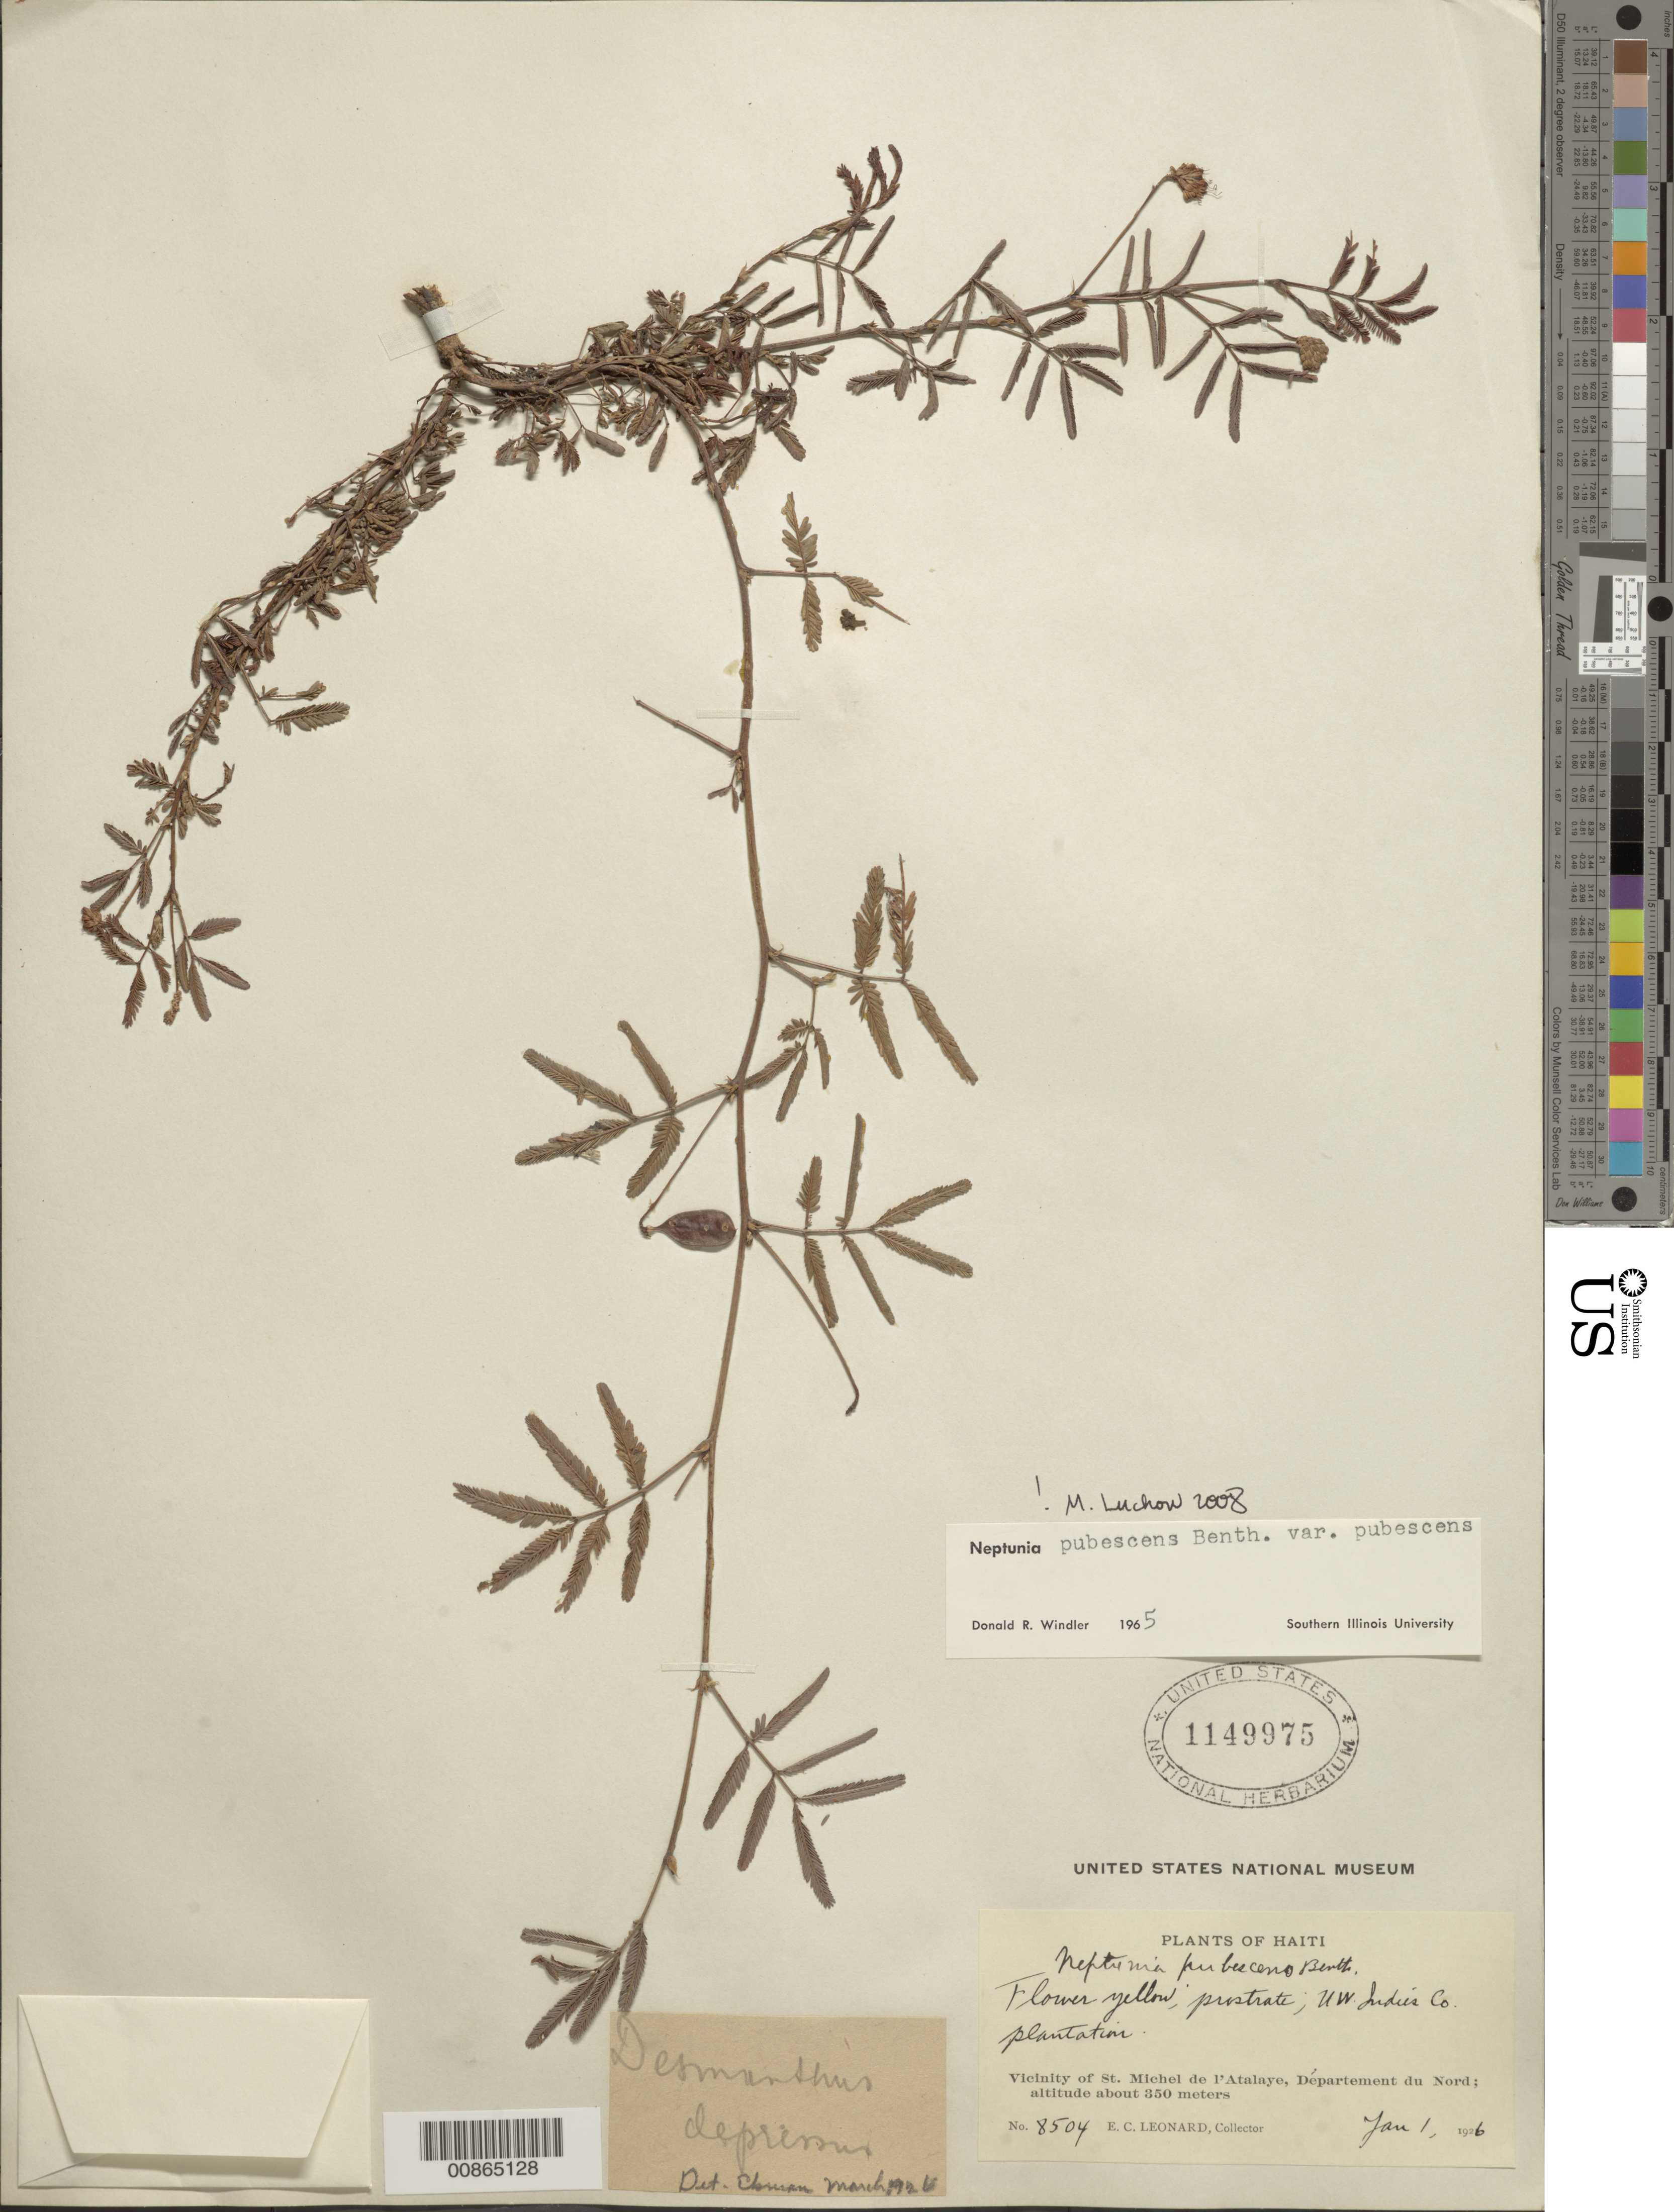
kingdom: Plantae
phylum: Tracheophyta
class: Magnoliopsida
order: Fabales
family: Fabaceae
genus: Neptunia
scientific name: Neptunia pubescens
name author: Benth.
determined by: Windler, D. R.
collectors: E. C. Leonard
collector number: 8504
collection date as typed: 01 Jan 1926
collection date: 1926-01-01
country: Haiti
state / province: Nord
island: Hispaniola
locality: Vicinity of St. Michel de l'Atalaye, U.W. Indies Co. Plantation.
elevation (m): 350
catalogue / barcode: US 1149975